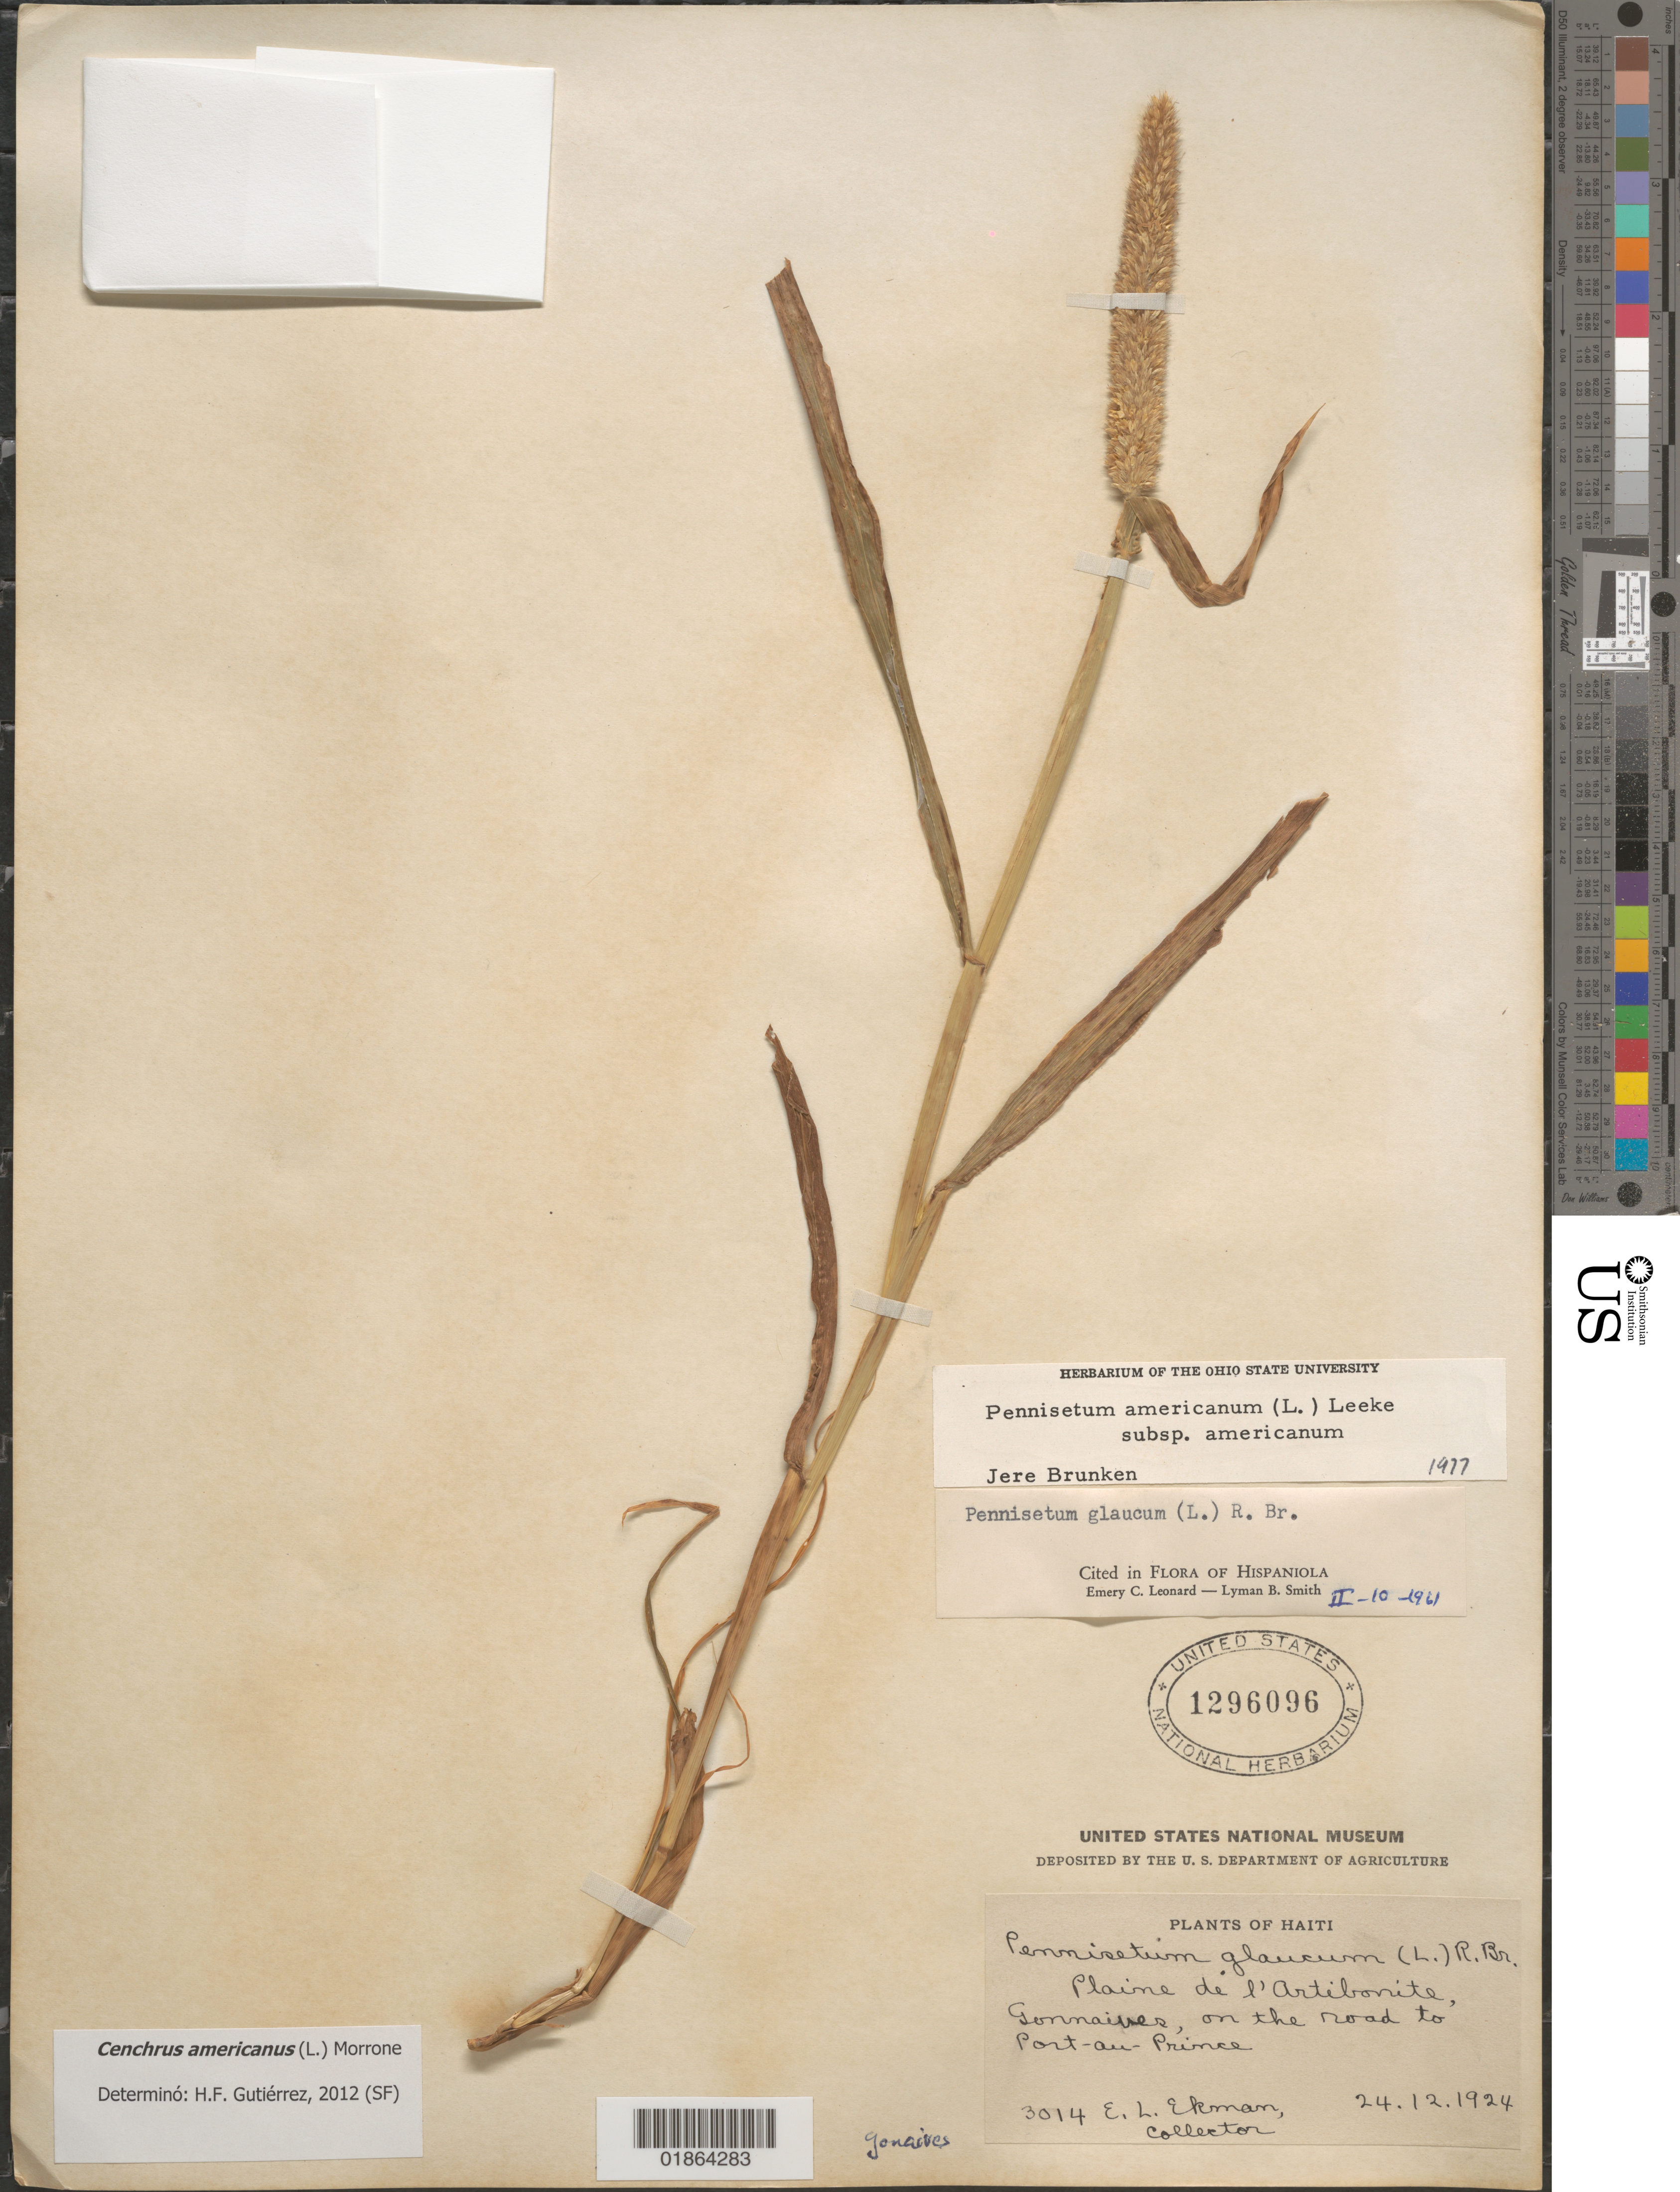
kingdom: Plantae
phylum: Tracheophyta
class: Liliopsida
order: Poales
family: Poaceae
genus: Cenchrus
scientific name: Cenchrus americanus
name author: (L.) Morrone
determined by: Gutiérrez, H. F.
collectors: E. L. Ekman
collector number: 3014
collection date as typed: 24. 12. 1924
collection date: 1924-12-24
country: Haiti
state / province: Artibonite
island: Hispaniola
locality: Plaine de l'Artibonite, Gonnaives [Gonaïves], on the road to Port-au-Prince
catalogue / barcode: US 1296096